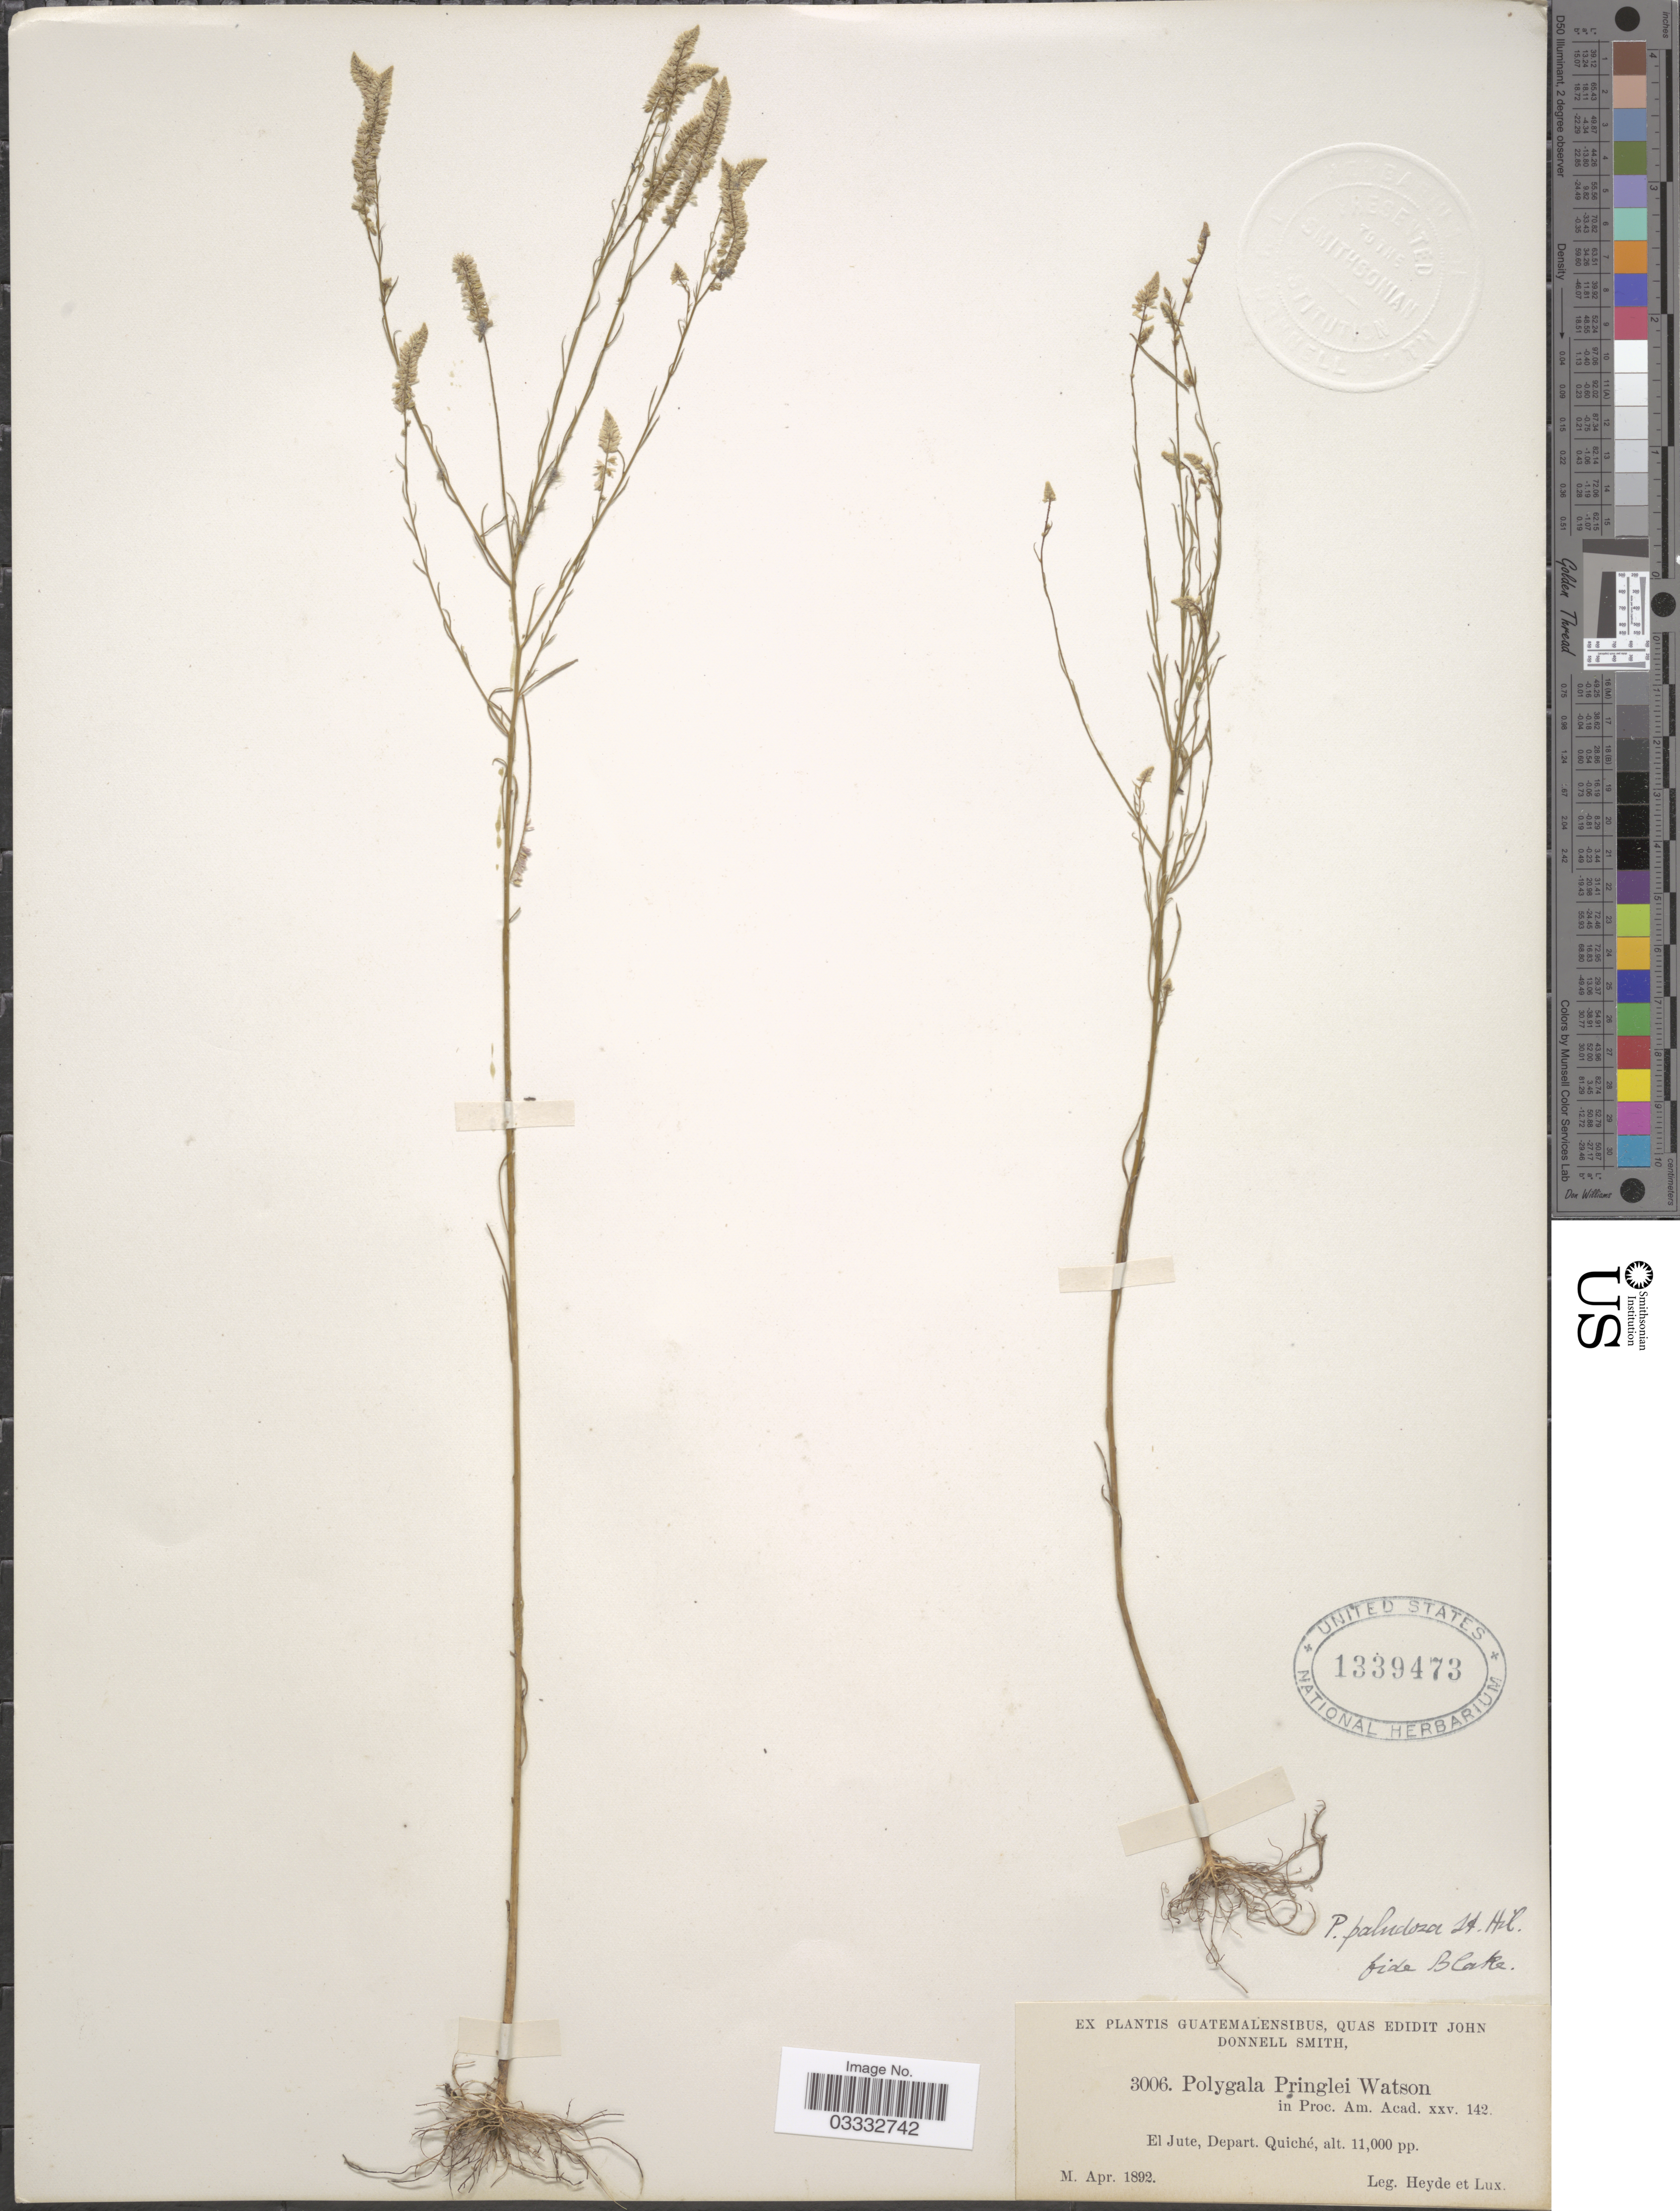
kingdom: Plantae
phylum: Tracheophyta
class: Magnoliopsida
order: Fabales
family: Polygalaceae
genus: Polygala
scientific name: Polygala leptocaulis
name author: Torr. & A. Gray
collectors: Heyde & Lux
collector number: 3006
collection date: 1892-04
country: Guatemala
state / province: El Quiché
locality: El Jute, Depart. Quiché.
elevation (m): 3353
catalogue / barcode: US 1339473